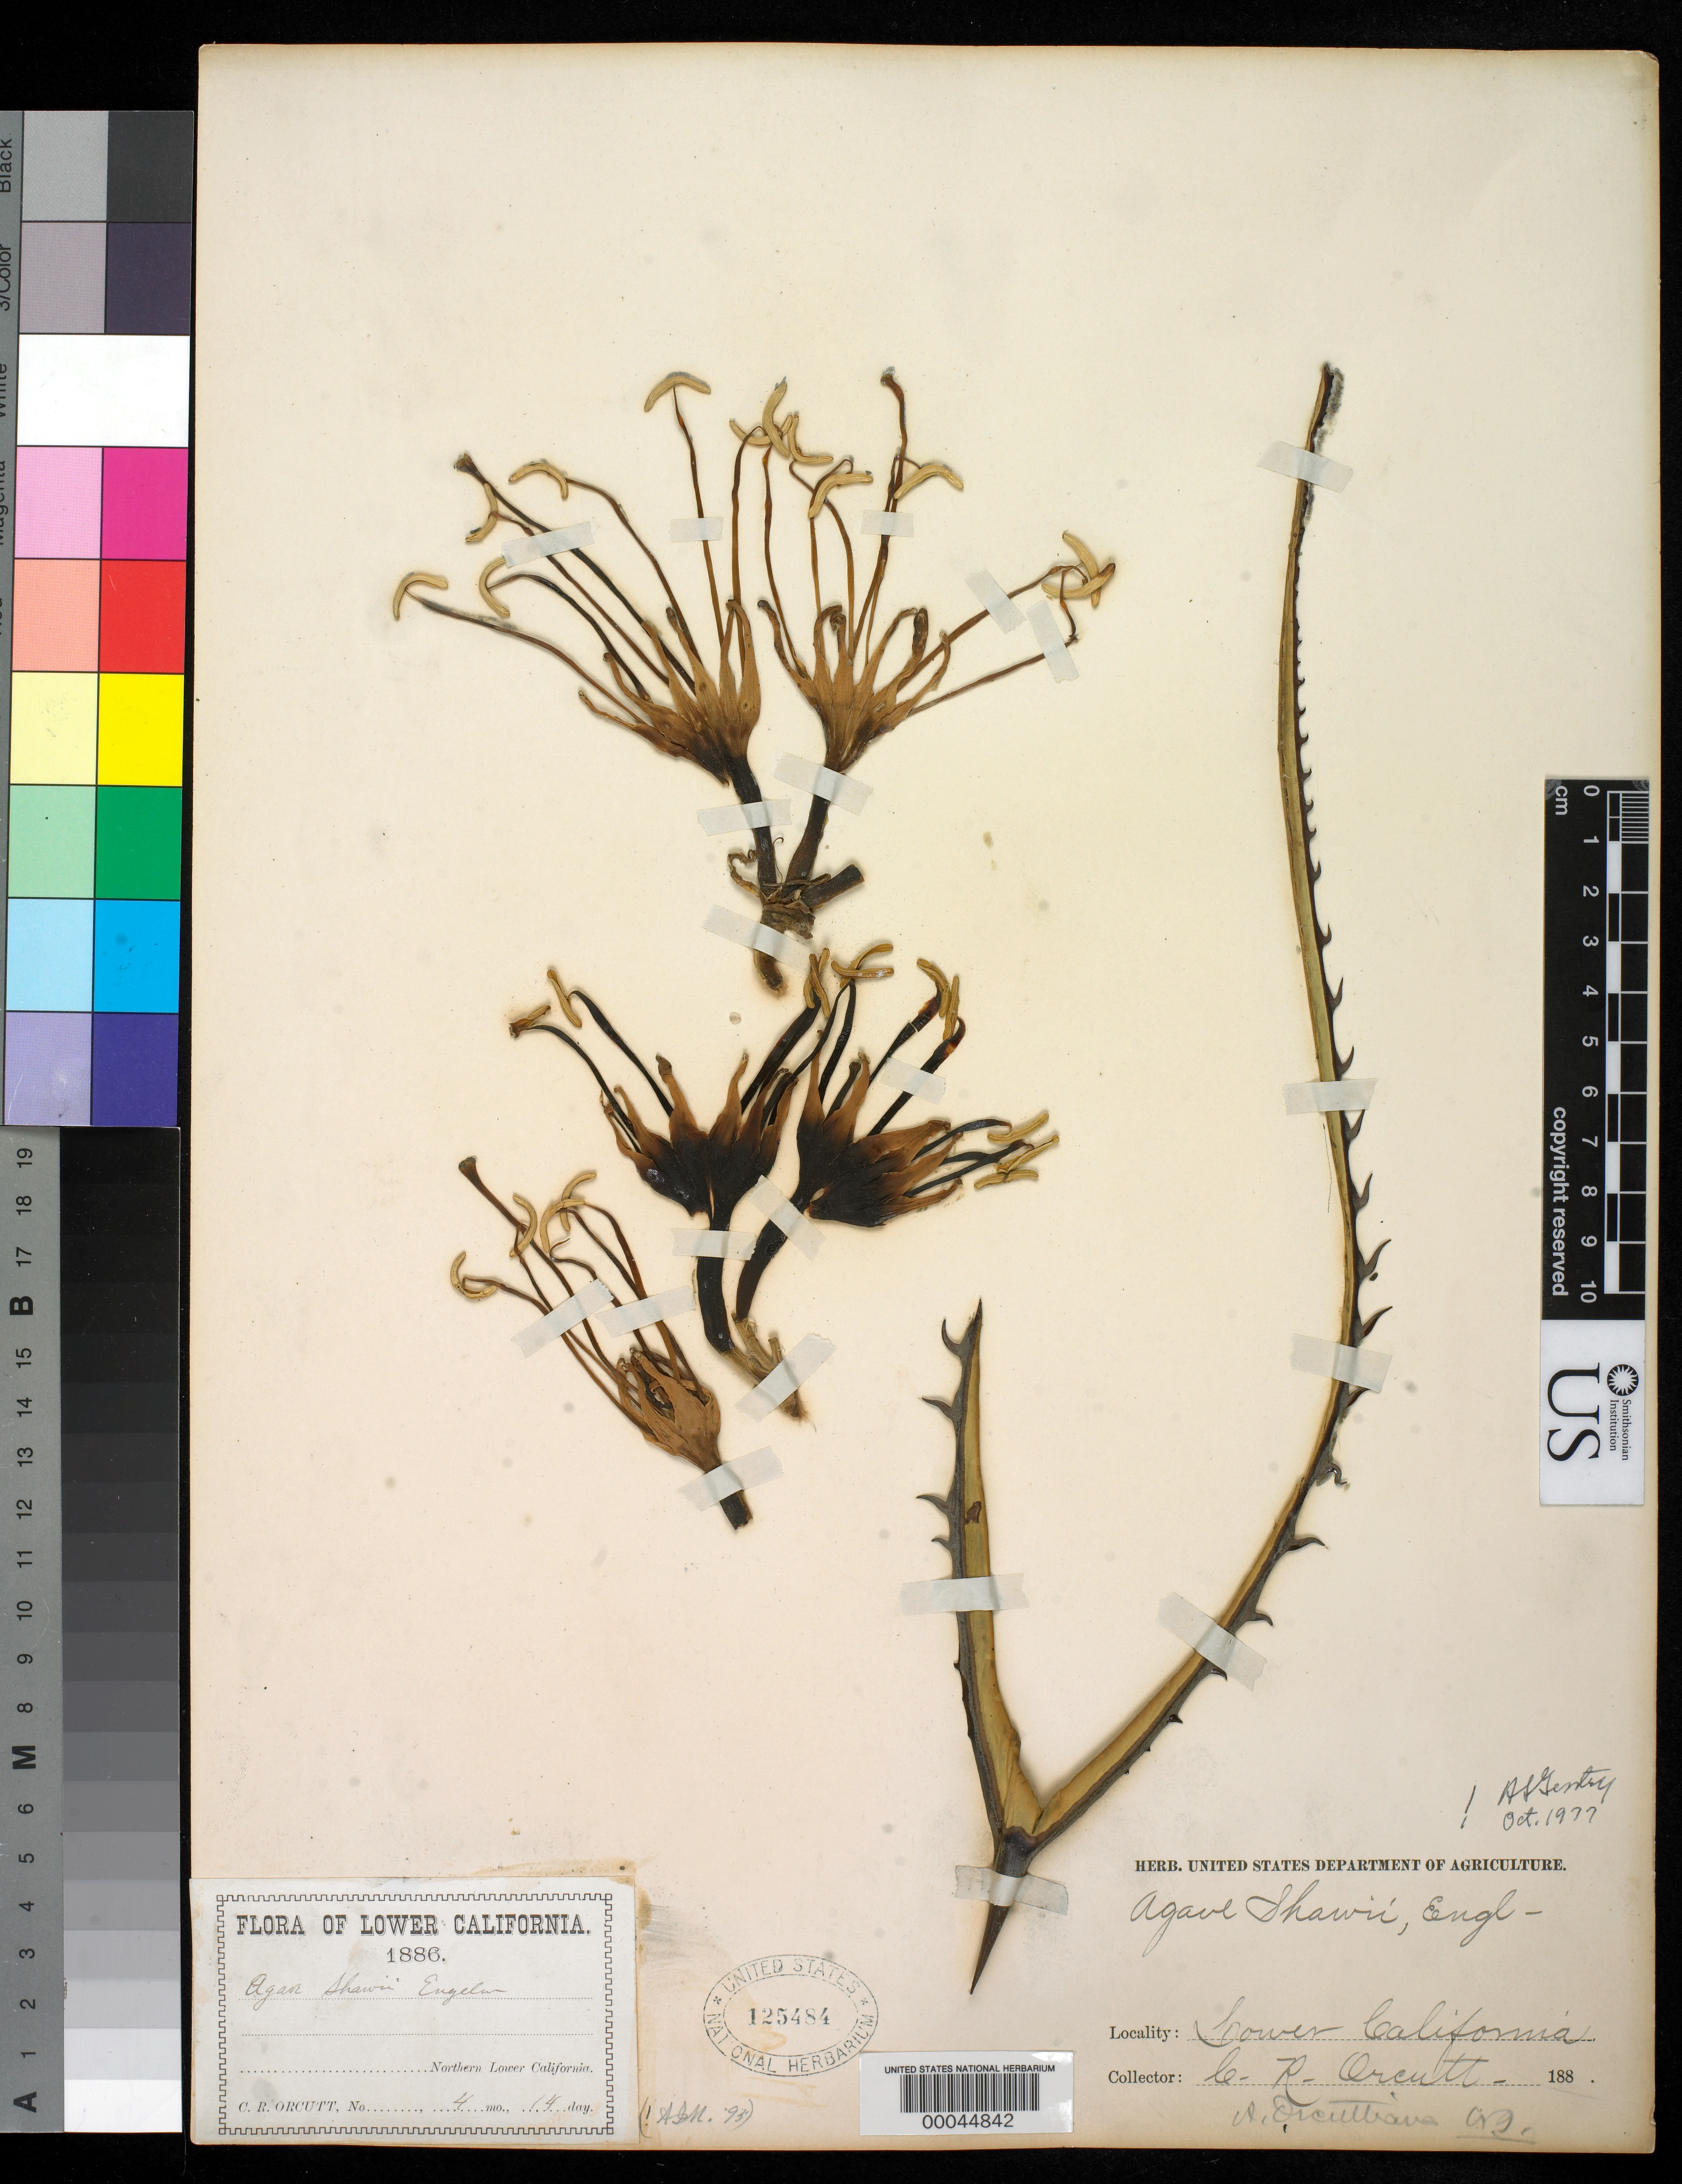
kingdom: Plantae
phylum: Tracheophyta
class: Liliopsida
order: Asparagales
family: Asparagaceae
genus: Agave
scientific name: Agave shawii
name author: Engelm.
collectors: C. R. Orcutt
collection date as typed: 14 Apr 1886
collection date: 1886-04-14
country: Mexico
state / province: Baja California Norte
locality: ENE of El Rodeo.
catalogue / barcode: US 125484